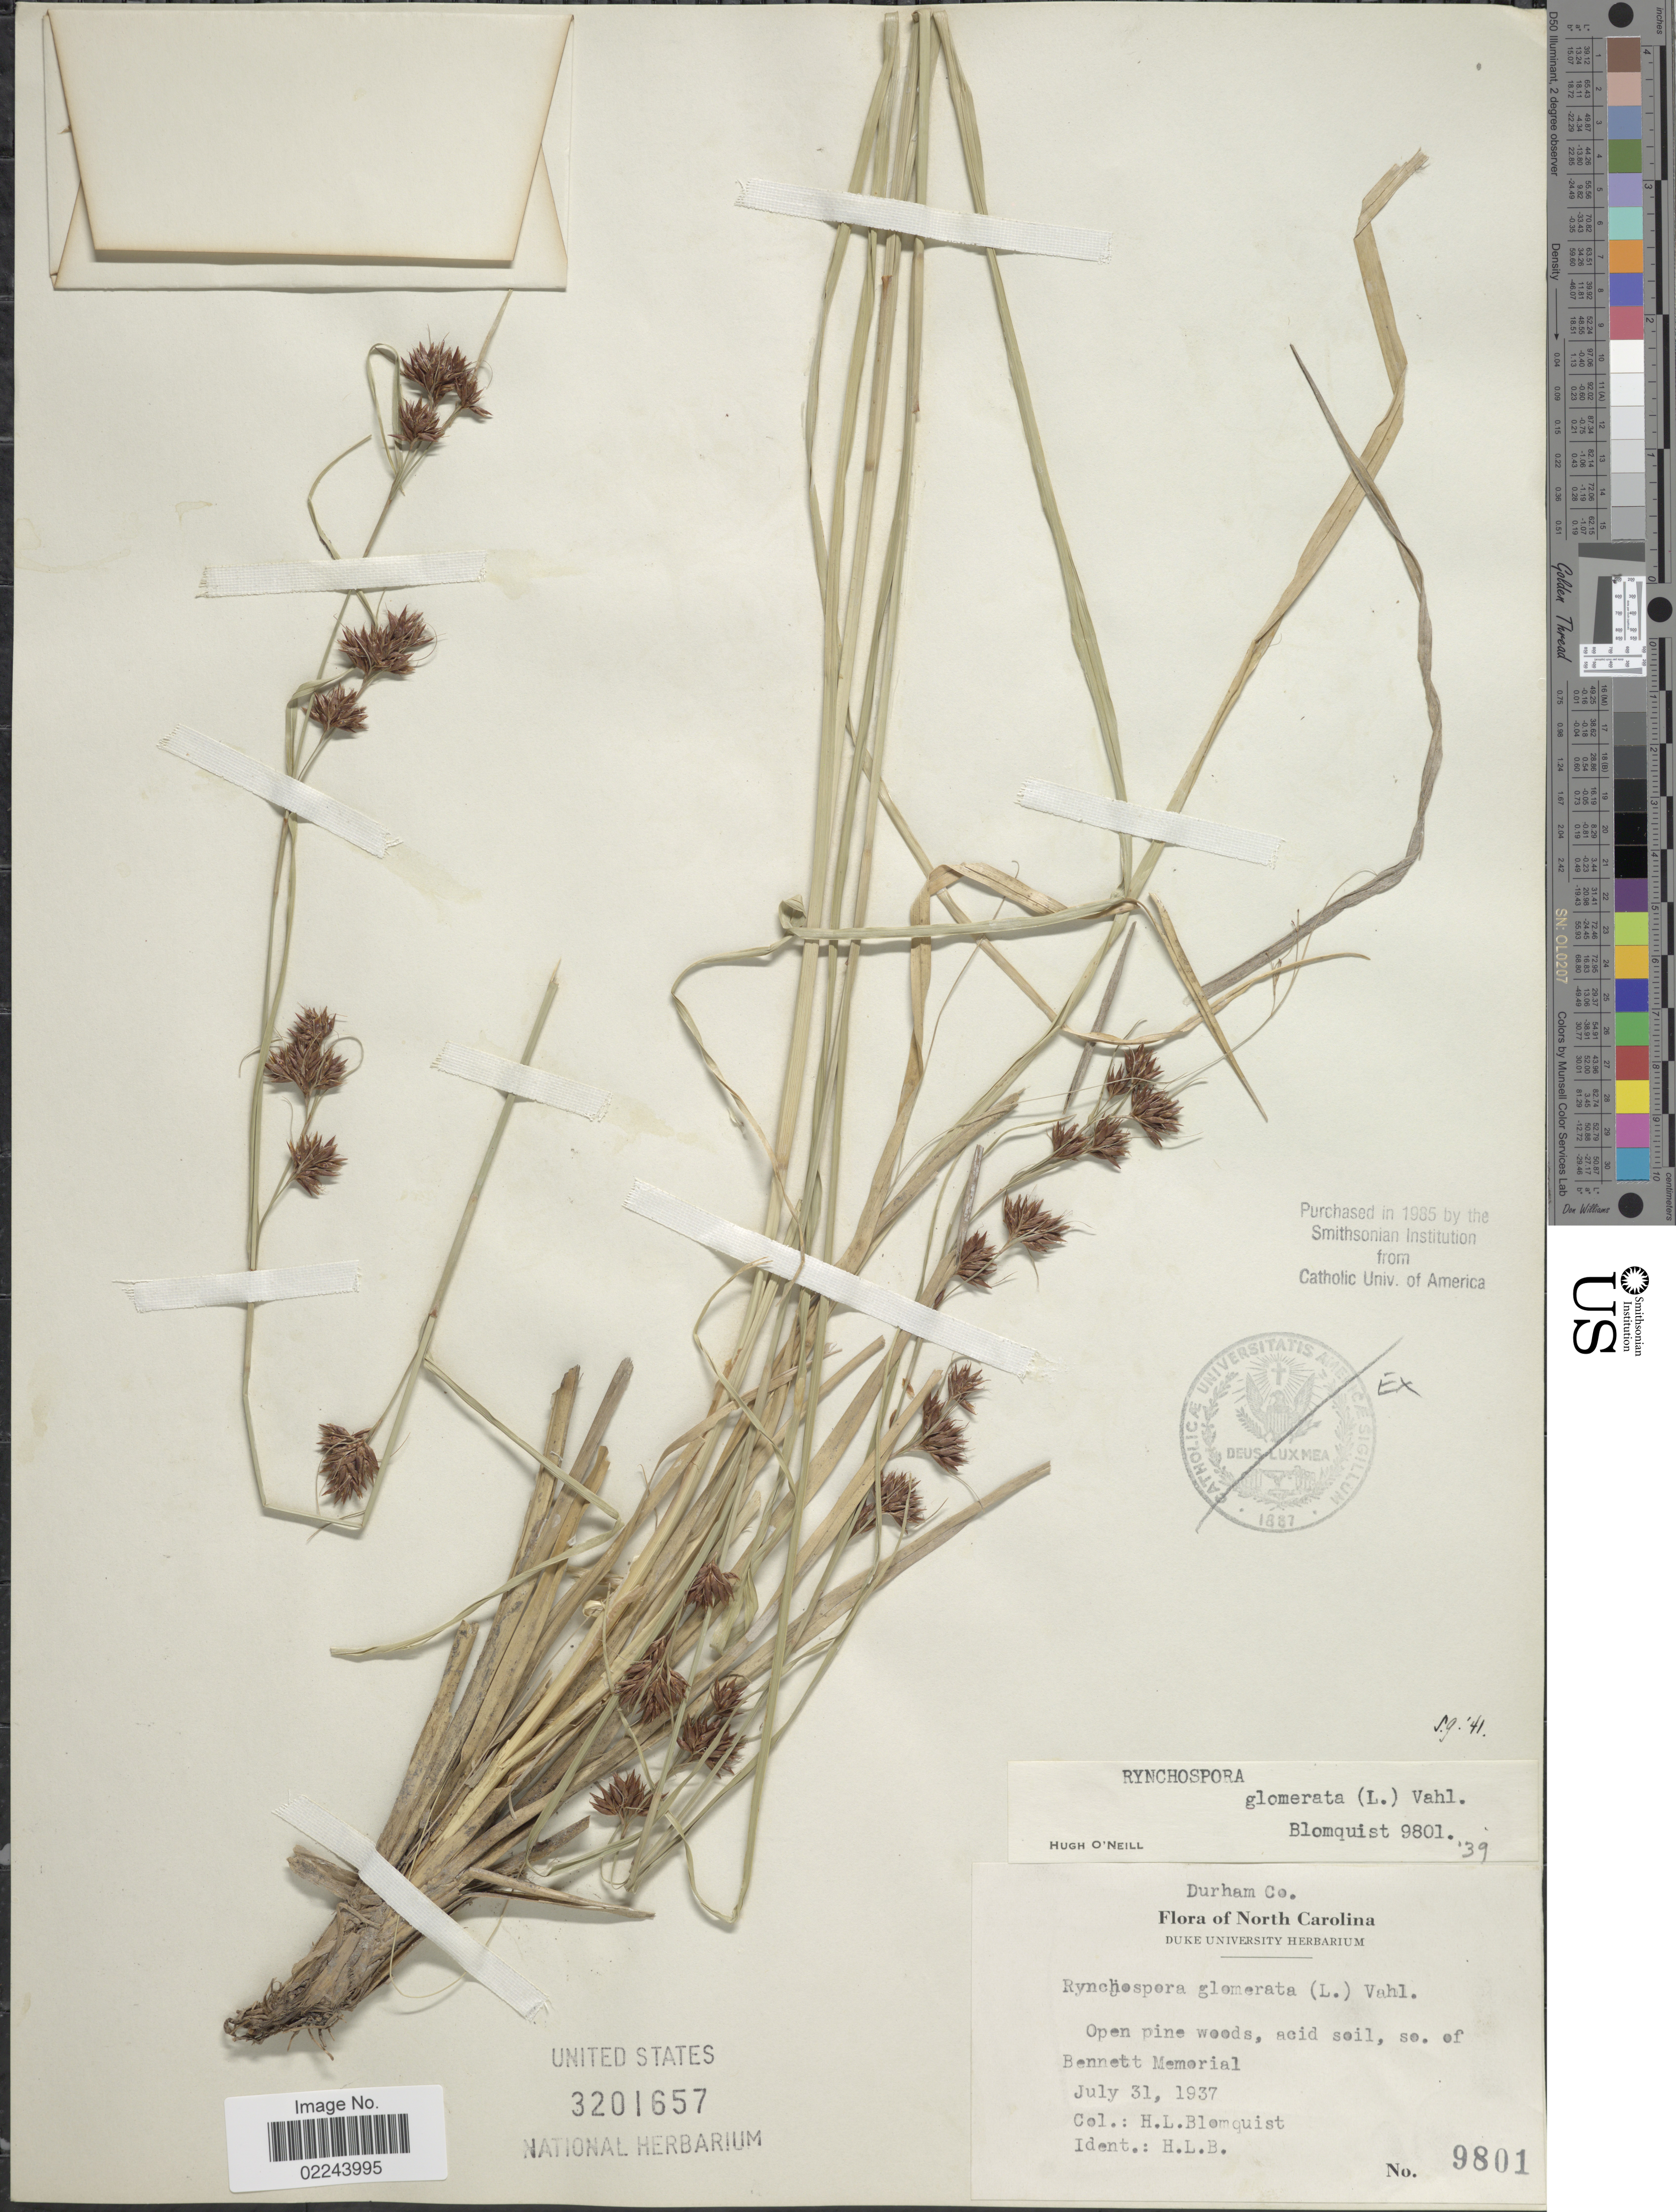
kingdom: Plantae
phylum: Tracheophyta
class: Liliopsida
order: Poales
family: Cyperaceae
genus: Rhynchospora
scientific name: Rhynchospora glomerata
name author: (L.) Vahl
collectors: H. Blomquist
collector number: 9801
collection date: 1937-07-31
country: United States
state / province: North Carolina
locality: Durham Co, se of Benett Memorial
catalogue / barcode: US 3201657